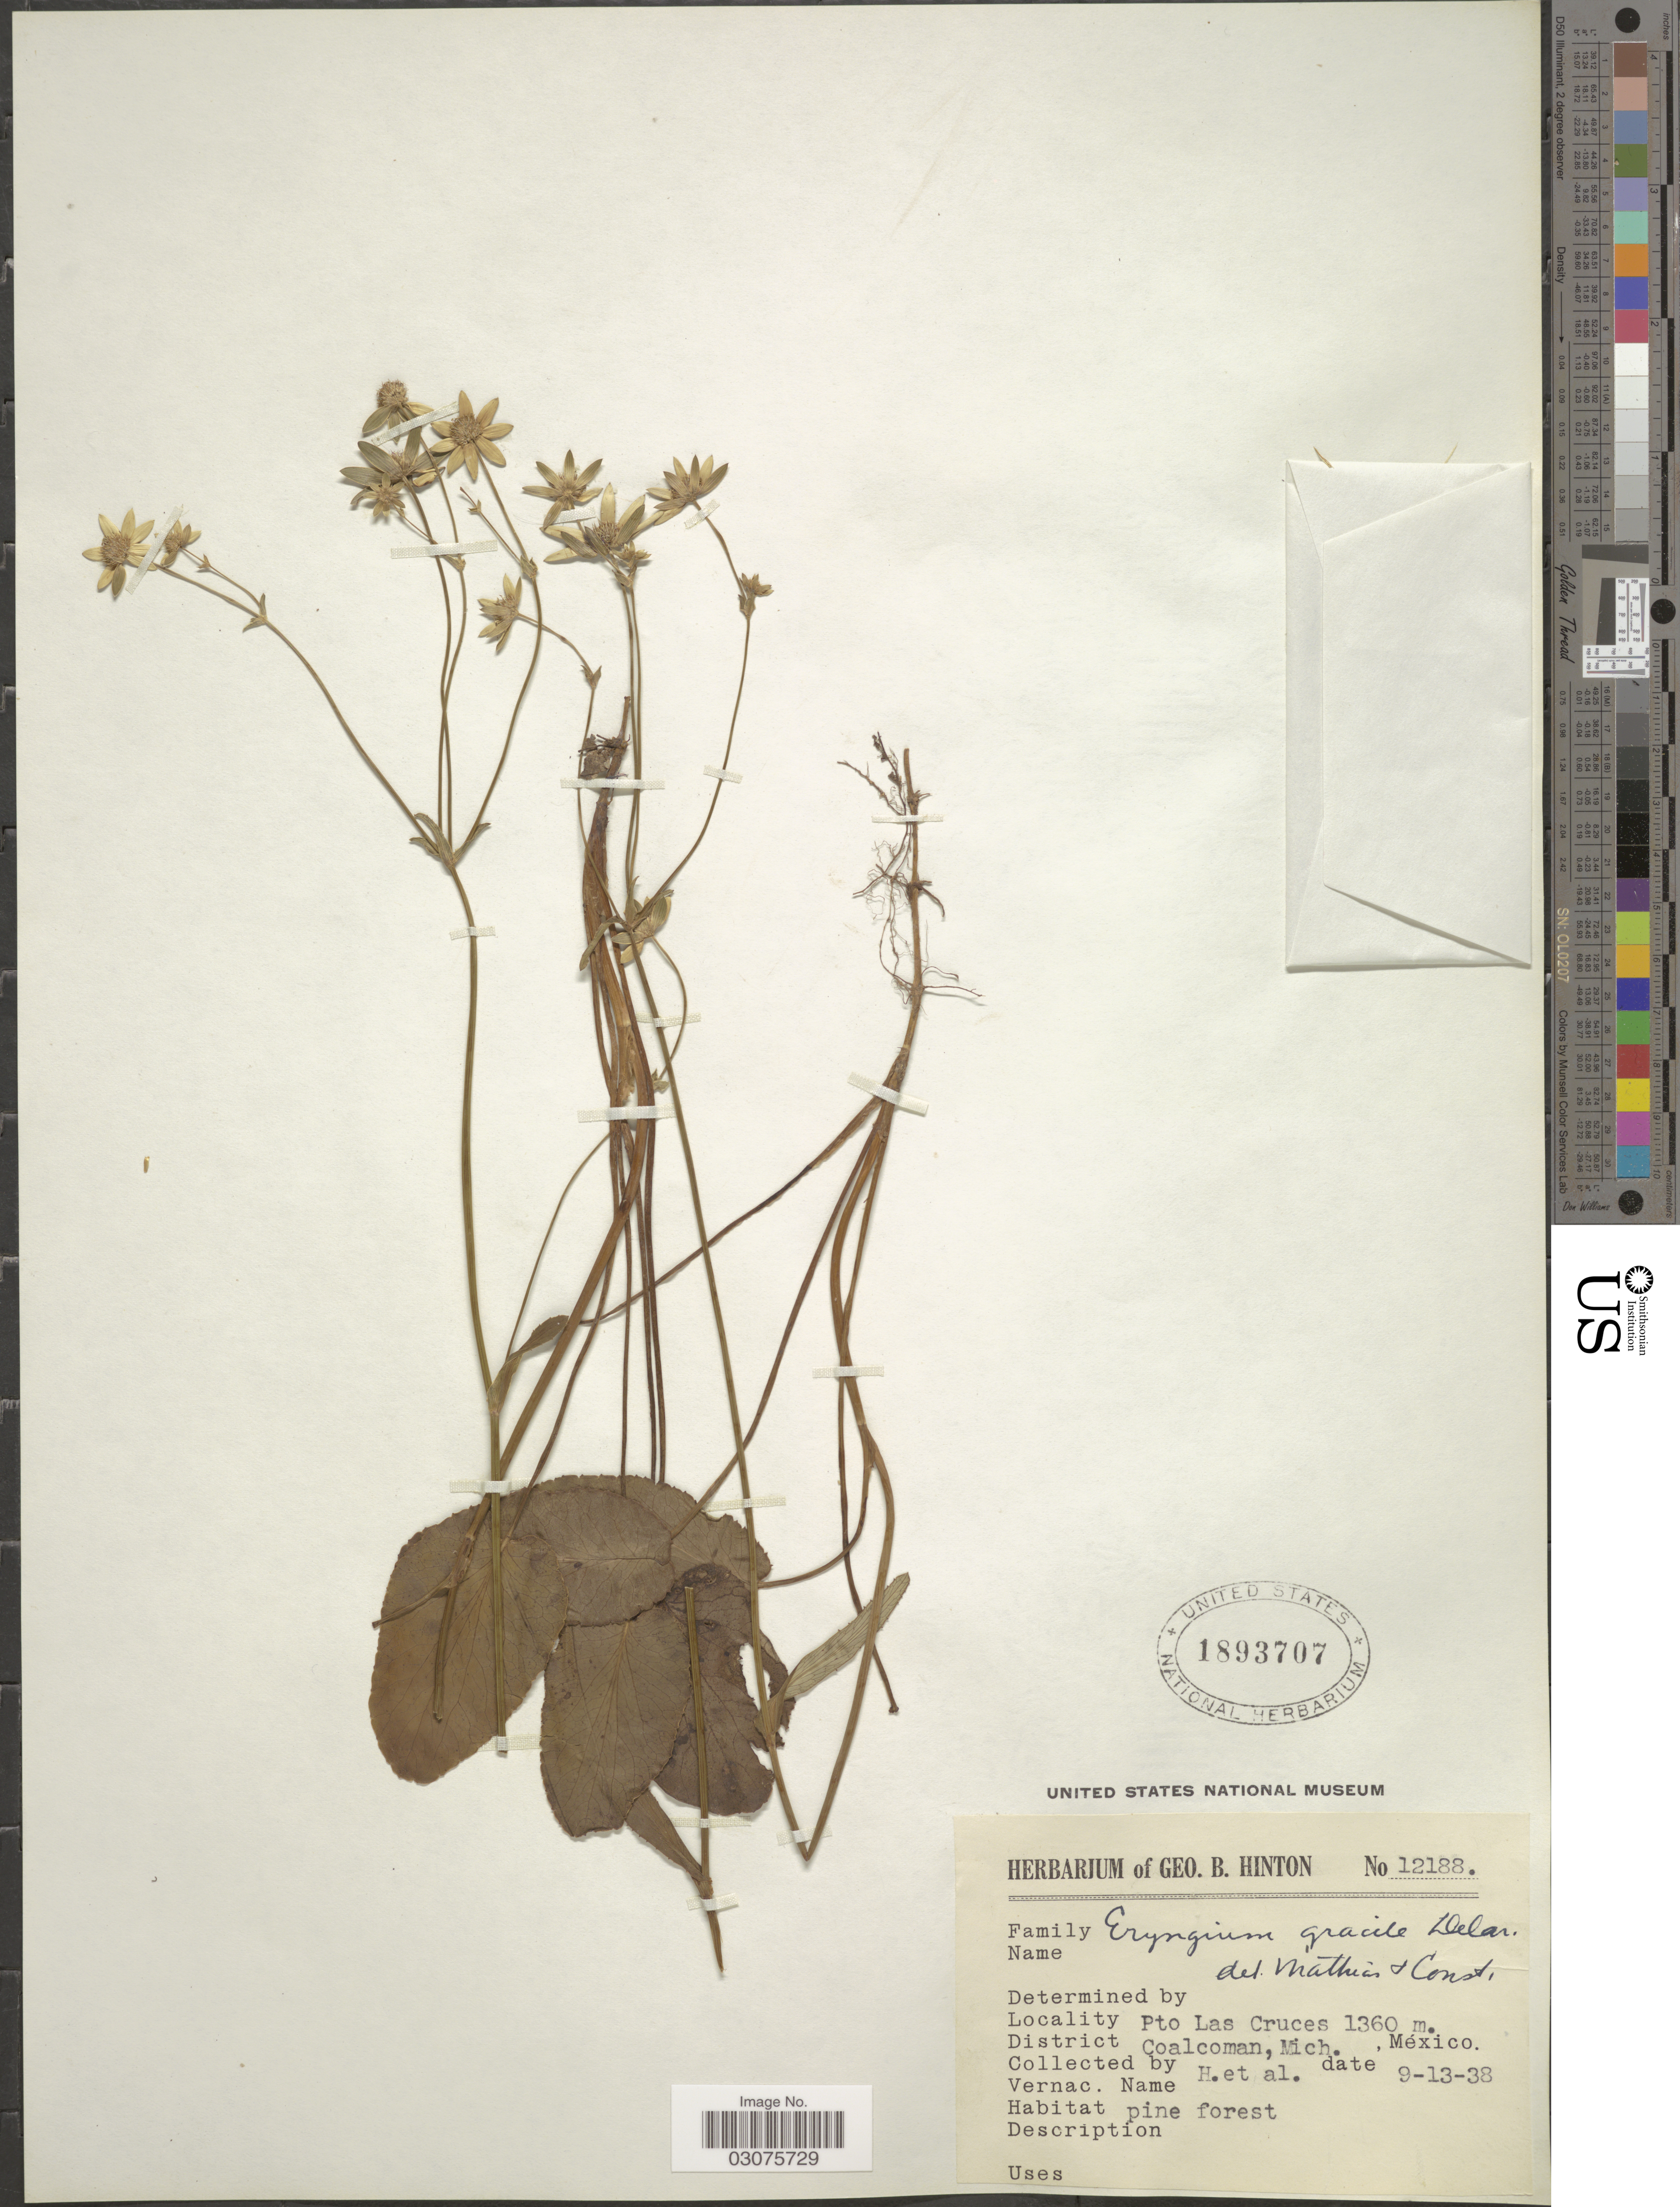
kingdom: Plantae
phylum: Tracheophyta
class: Magnoliopsida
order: Apiales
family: Apiaceae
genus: Eryngium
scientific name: Eryngium gracile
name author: F. Delaroche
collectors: G. B. Hinton & et al.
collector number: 12188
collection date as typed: Transcribed d/m/y: 13/9/38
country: Mexico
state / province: Michoacán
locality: Pto Las Cruces. District Coalcoman, Mich.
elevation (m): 1360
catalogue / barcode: US 1893707